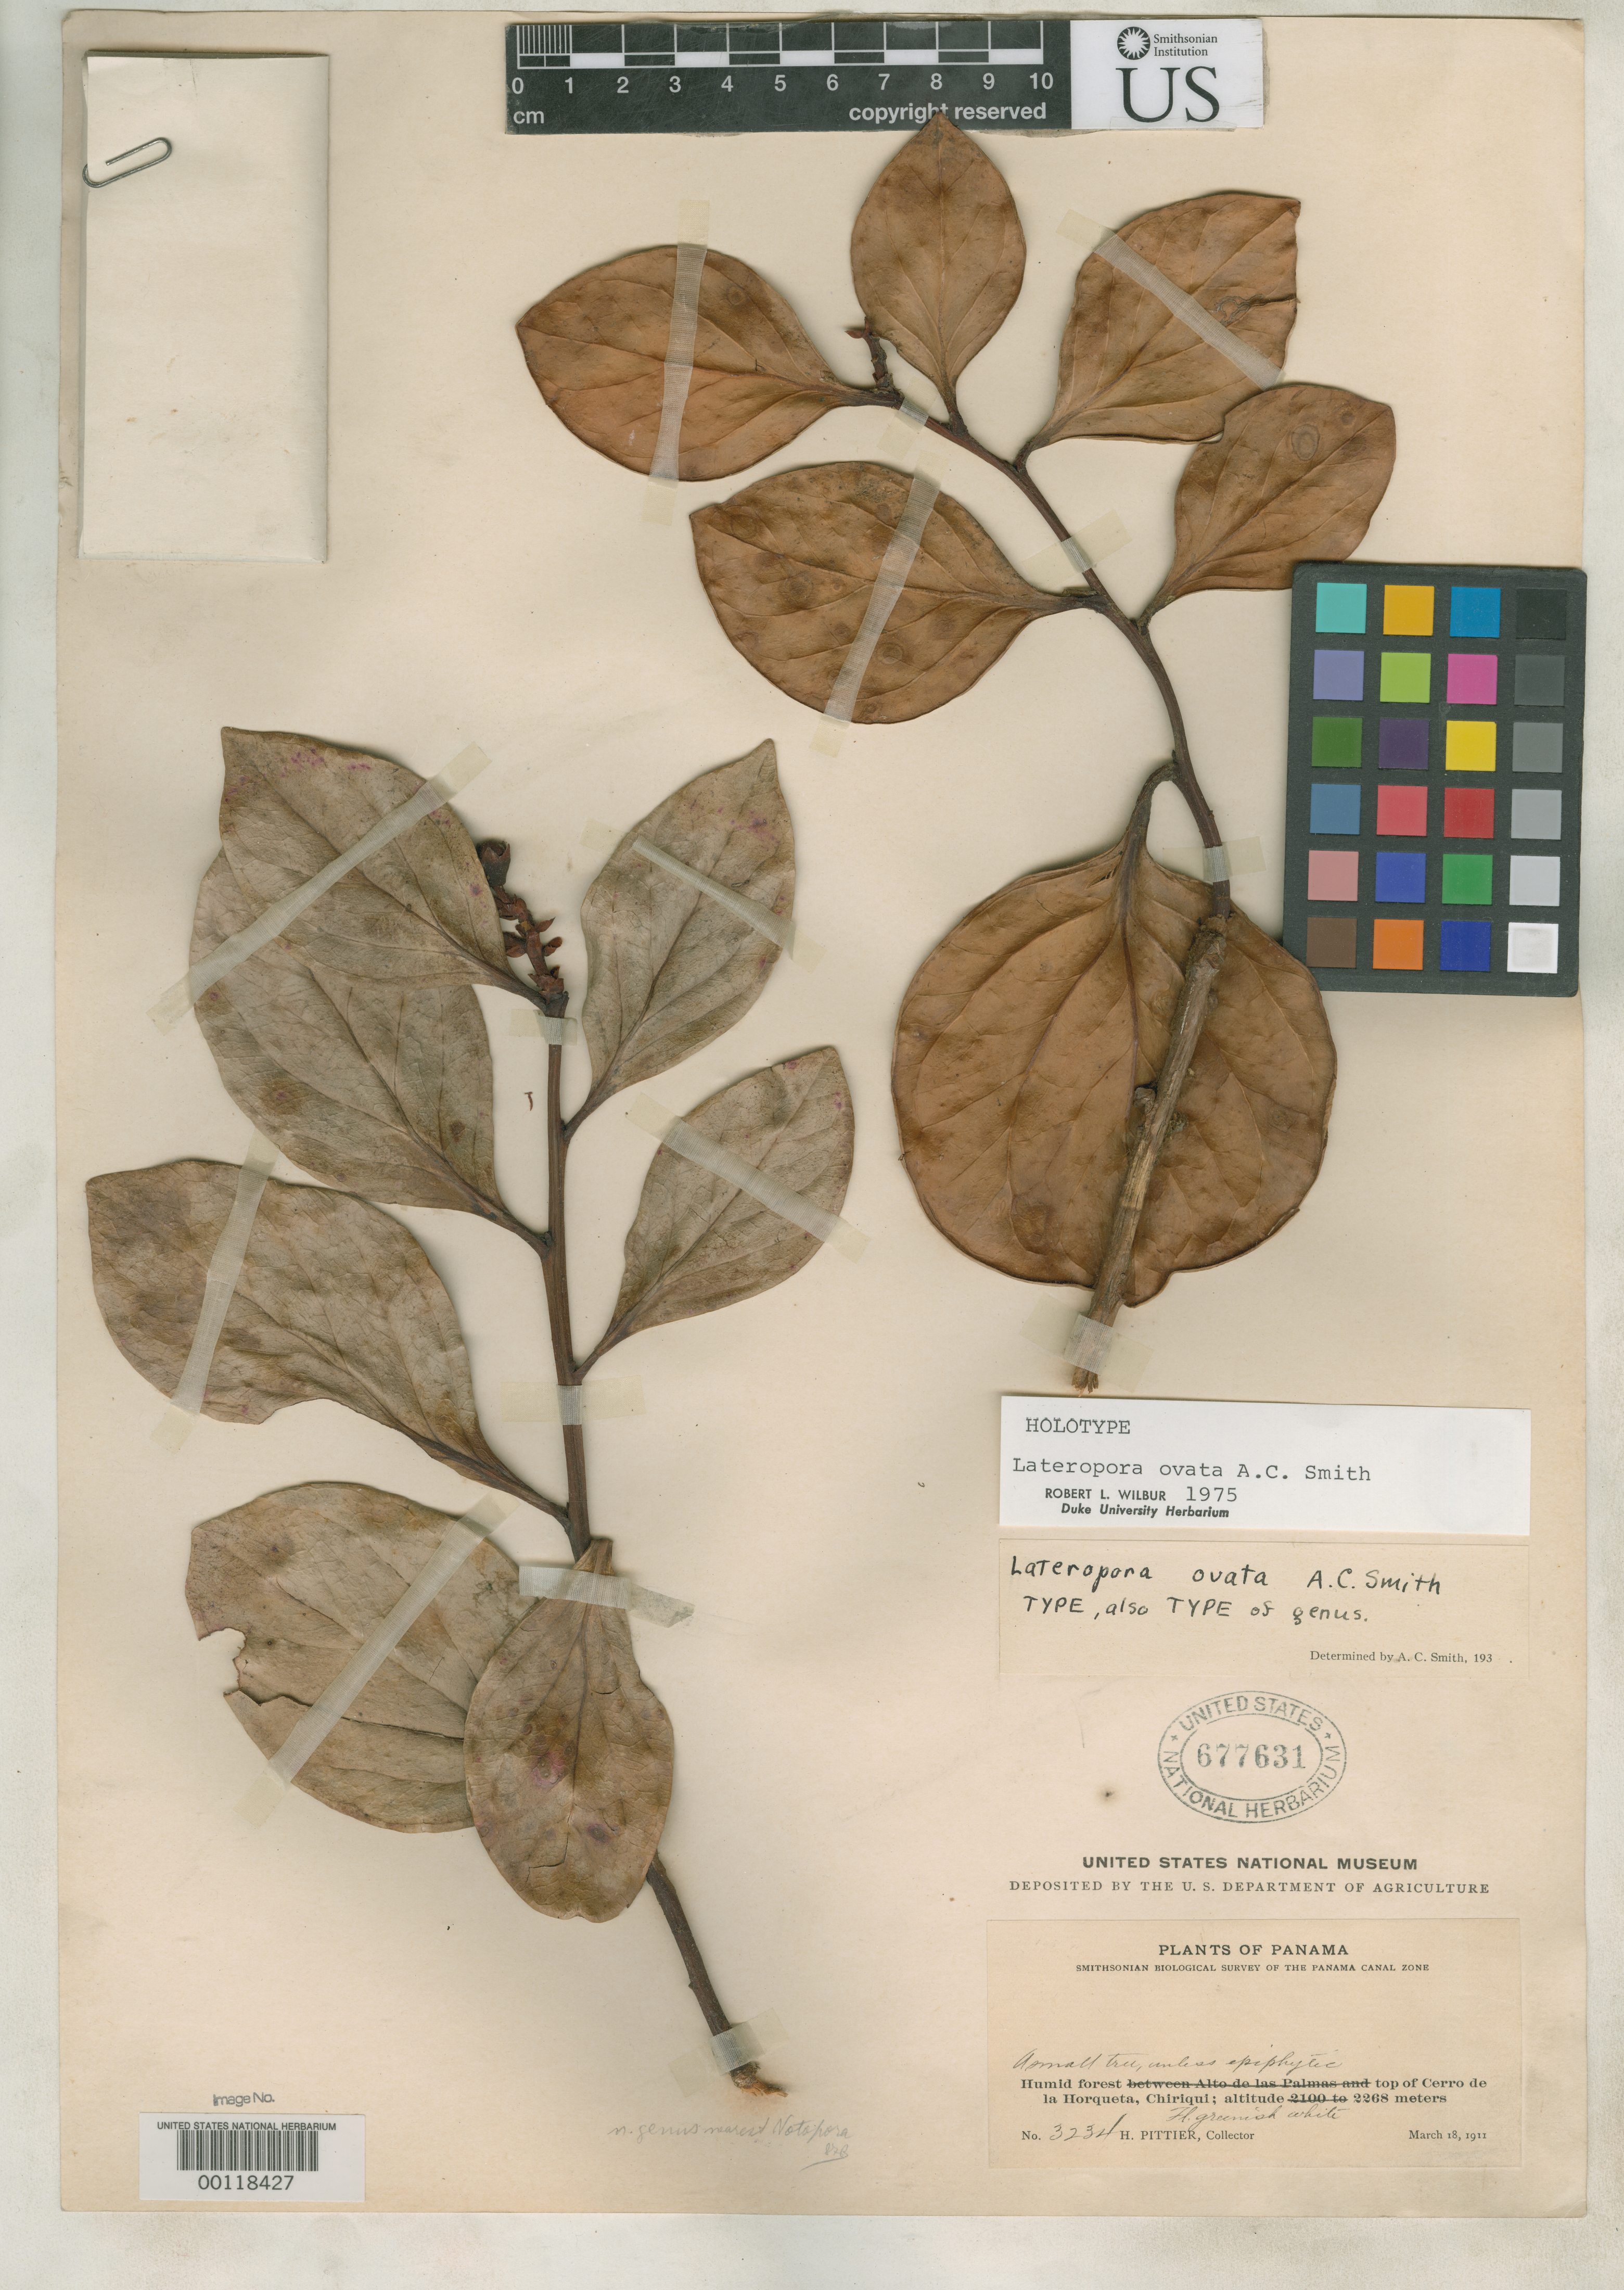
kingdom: Plantae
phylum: Tracheophyta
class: Magnoliopsida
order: Ericales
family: Ericaceae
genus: Lateropora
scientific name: Lateropora ovata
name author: A.C. Sm.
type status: Holotype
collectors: H. F. Pittier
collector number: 3234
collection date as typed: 18 Mar 1911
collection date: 1911-03-18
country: Panama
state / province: Chiriquí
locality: Cerro de La Horqueta.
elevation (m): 2268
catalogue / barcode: US 677631